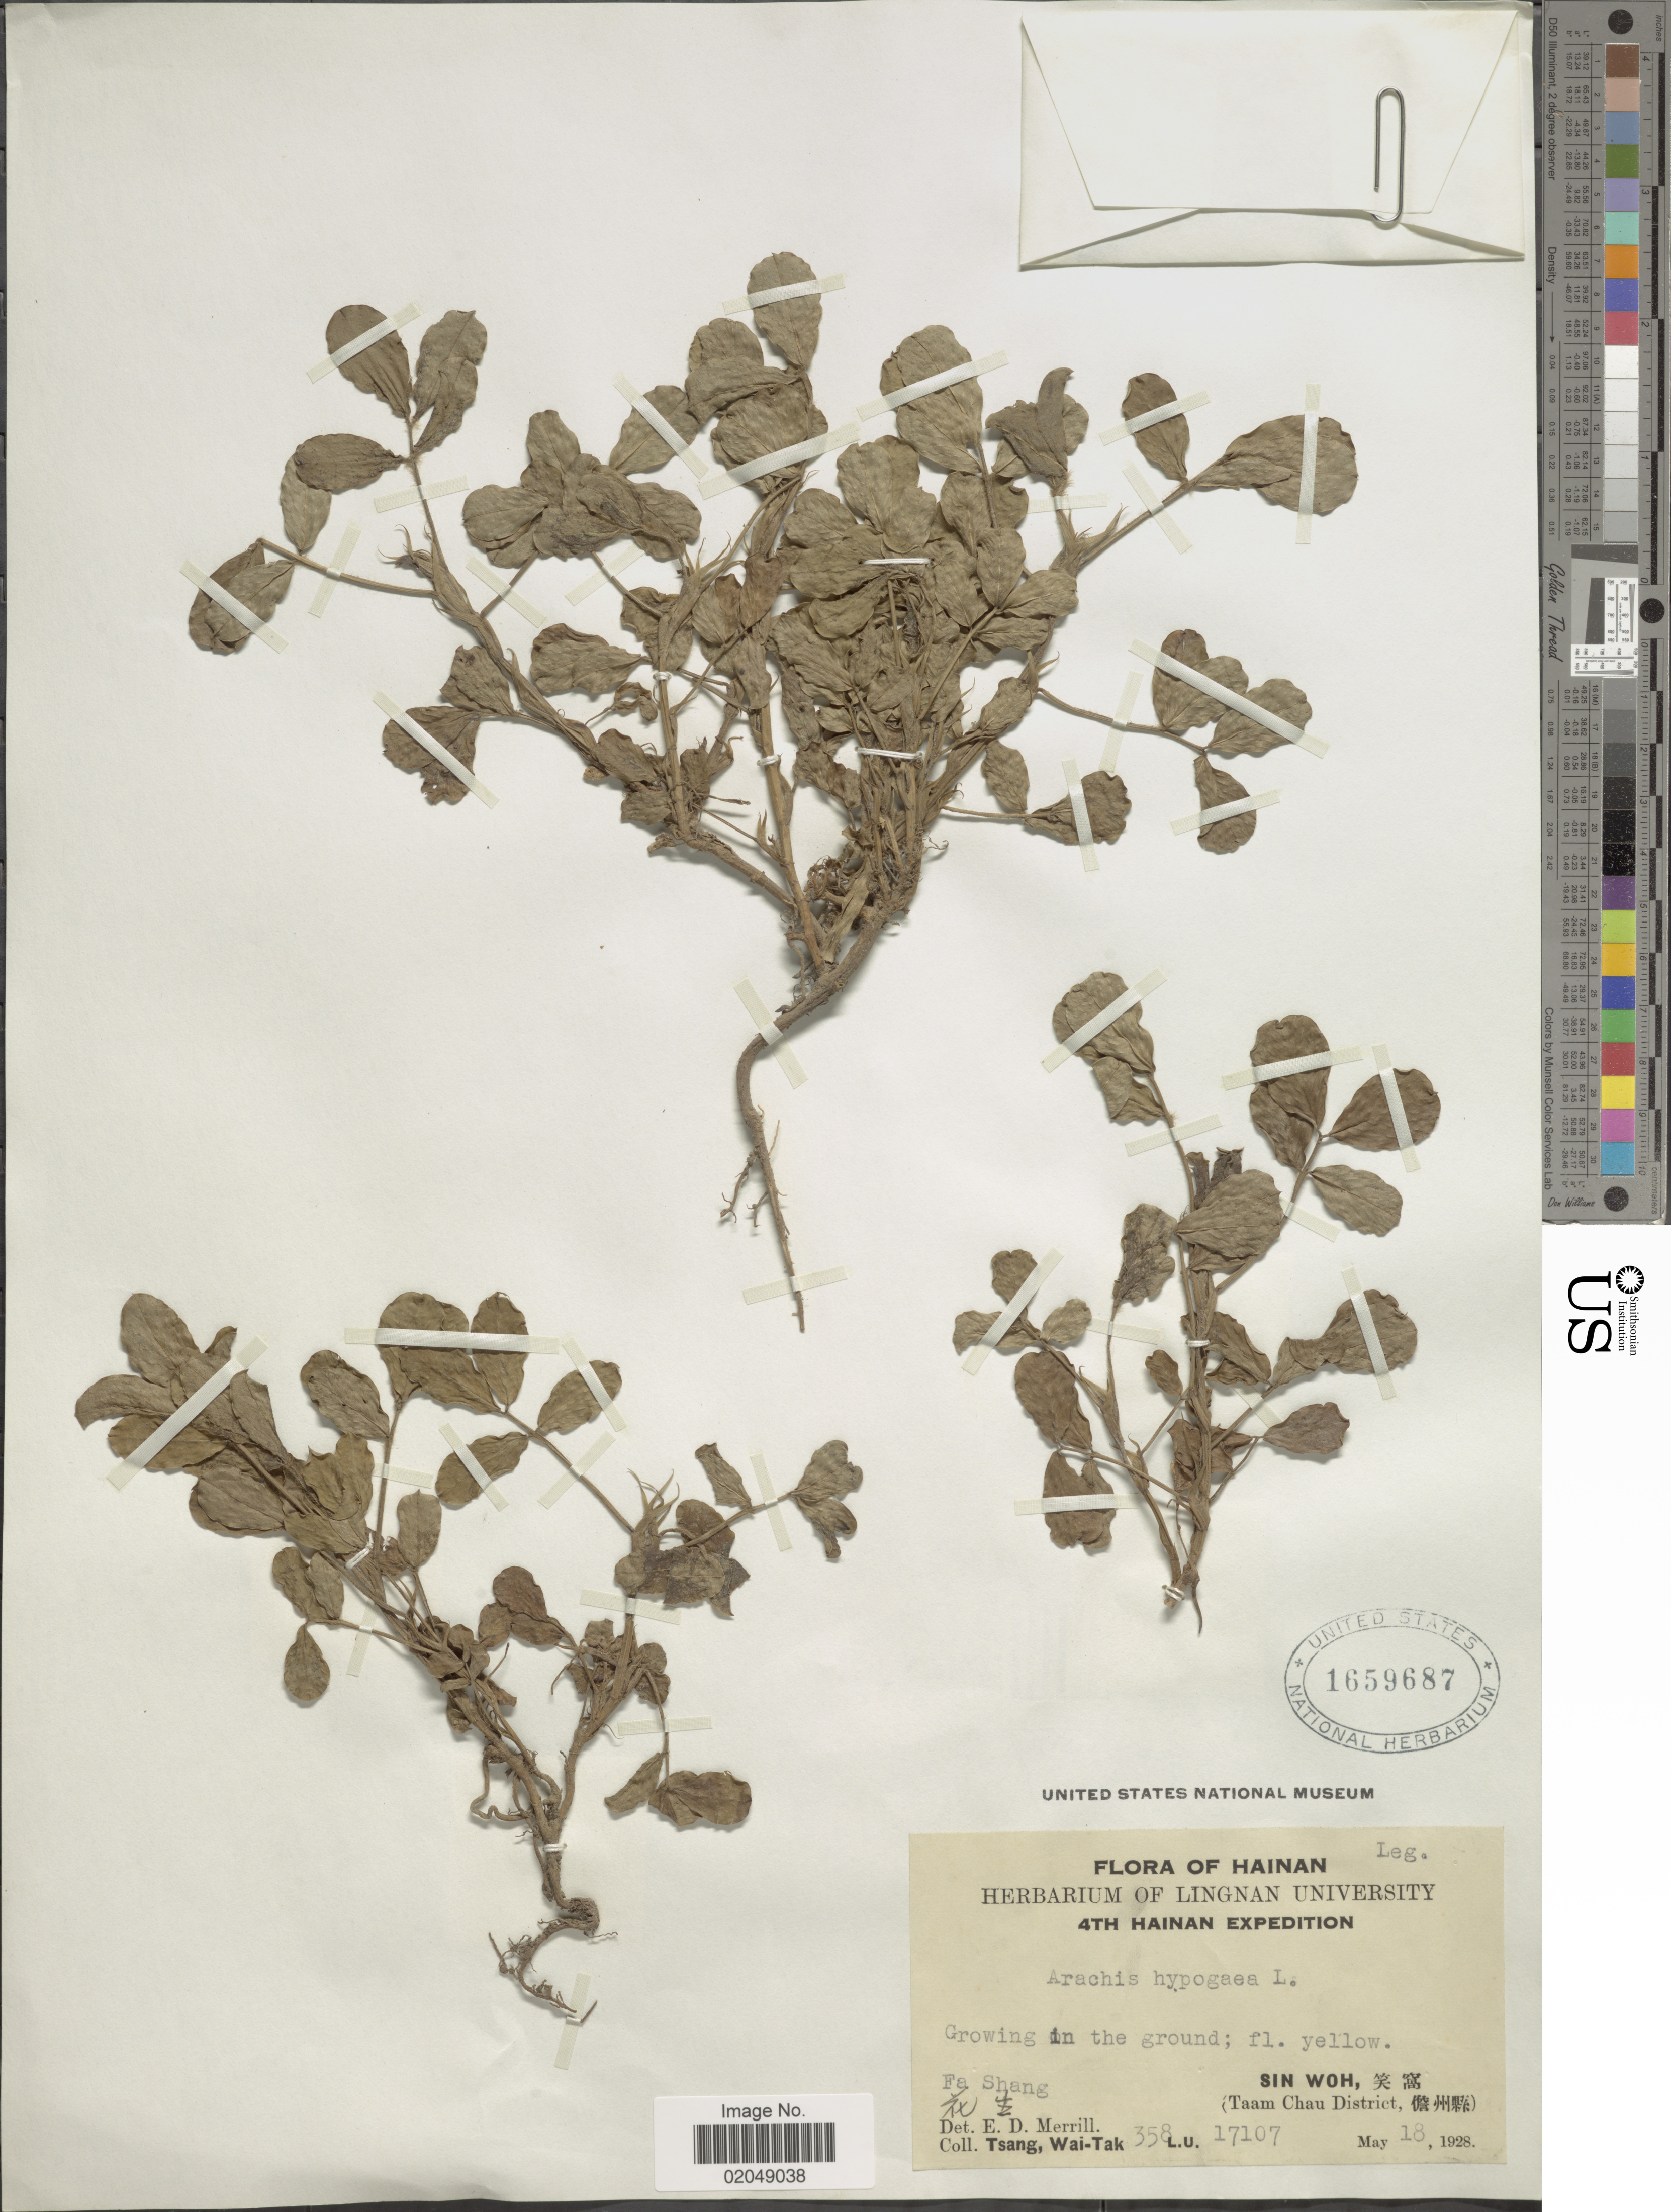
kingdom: Plantae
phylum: Tracheophyta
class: Magnoliopsida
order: Fabales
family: Fabaceae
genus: Arachis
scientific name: Arachis hypogaea subsp. hypogaea var. hirsuta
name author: Köhler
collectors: W. T. Tsang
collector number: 358/17107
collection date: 1928-05-18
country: China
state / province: Hainan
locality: Sin Woh, Taam Chau District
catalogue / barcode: US 1659687